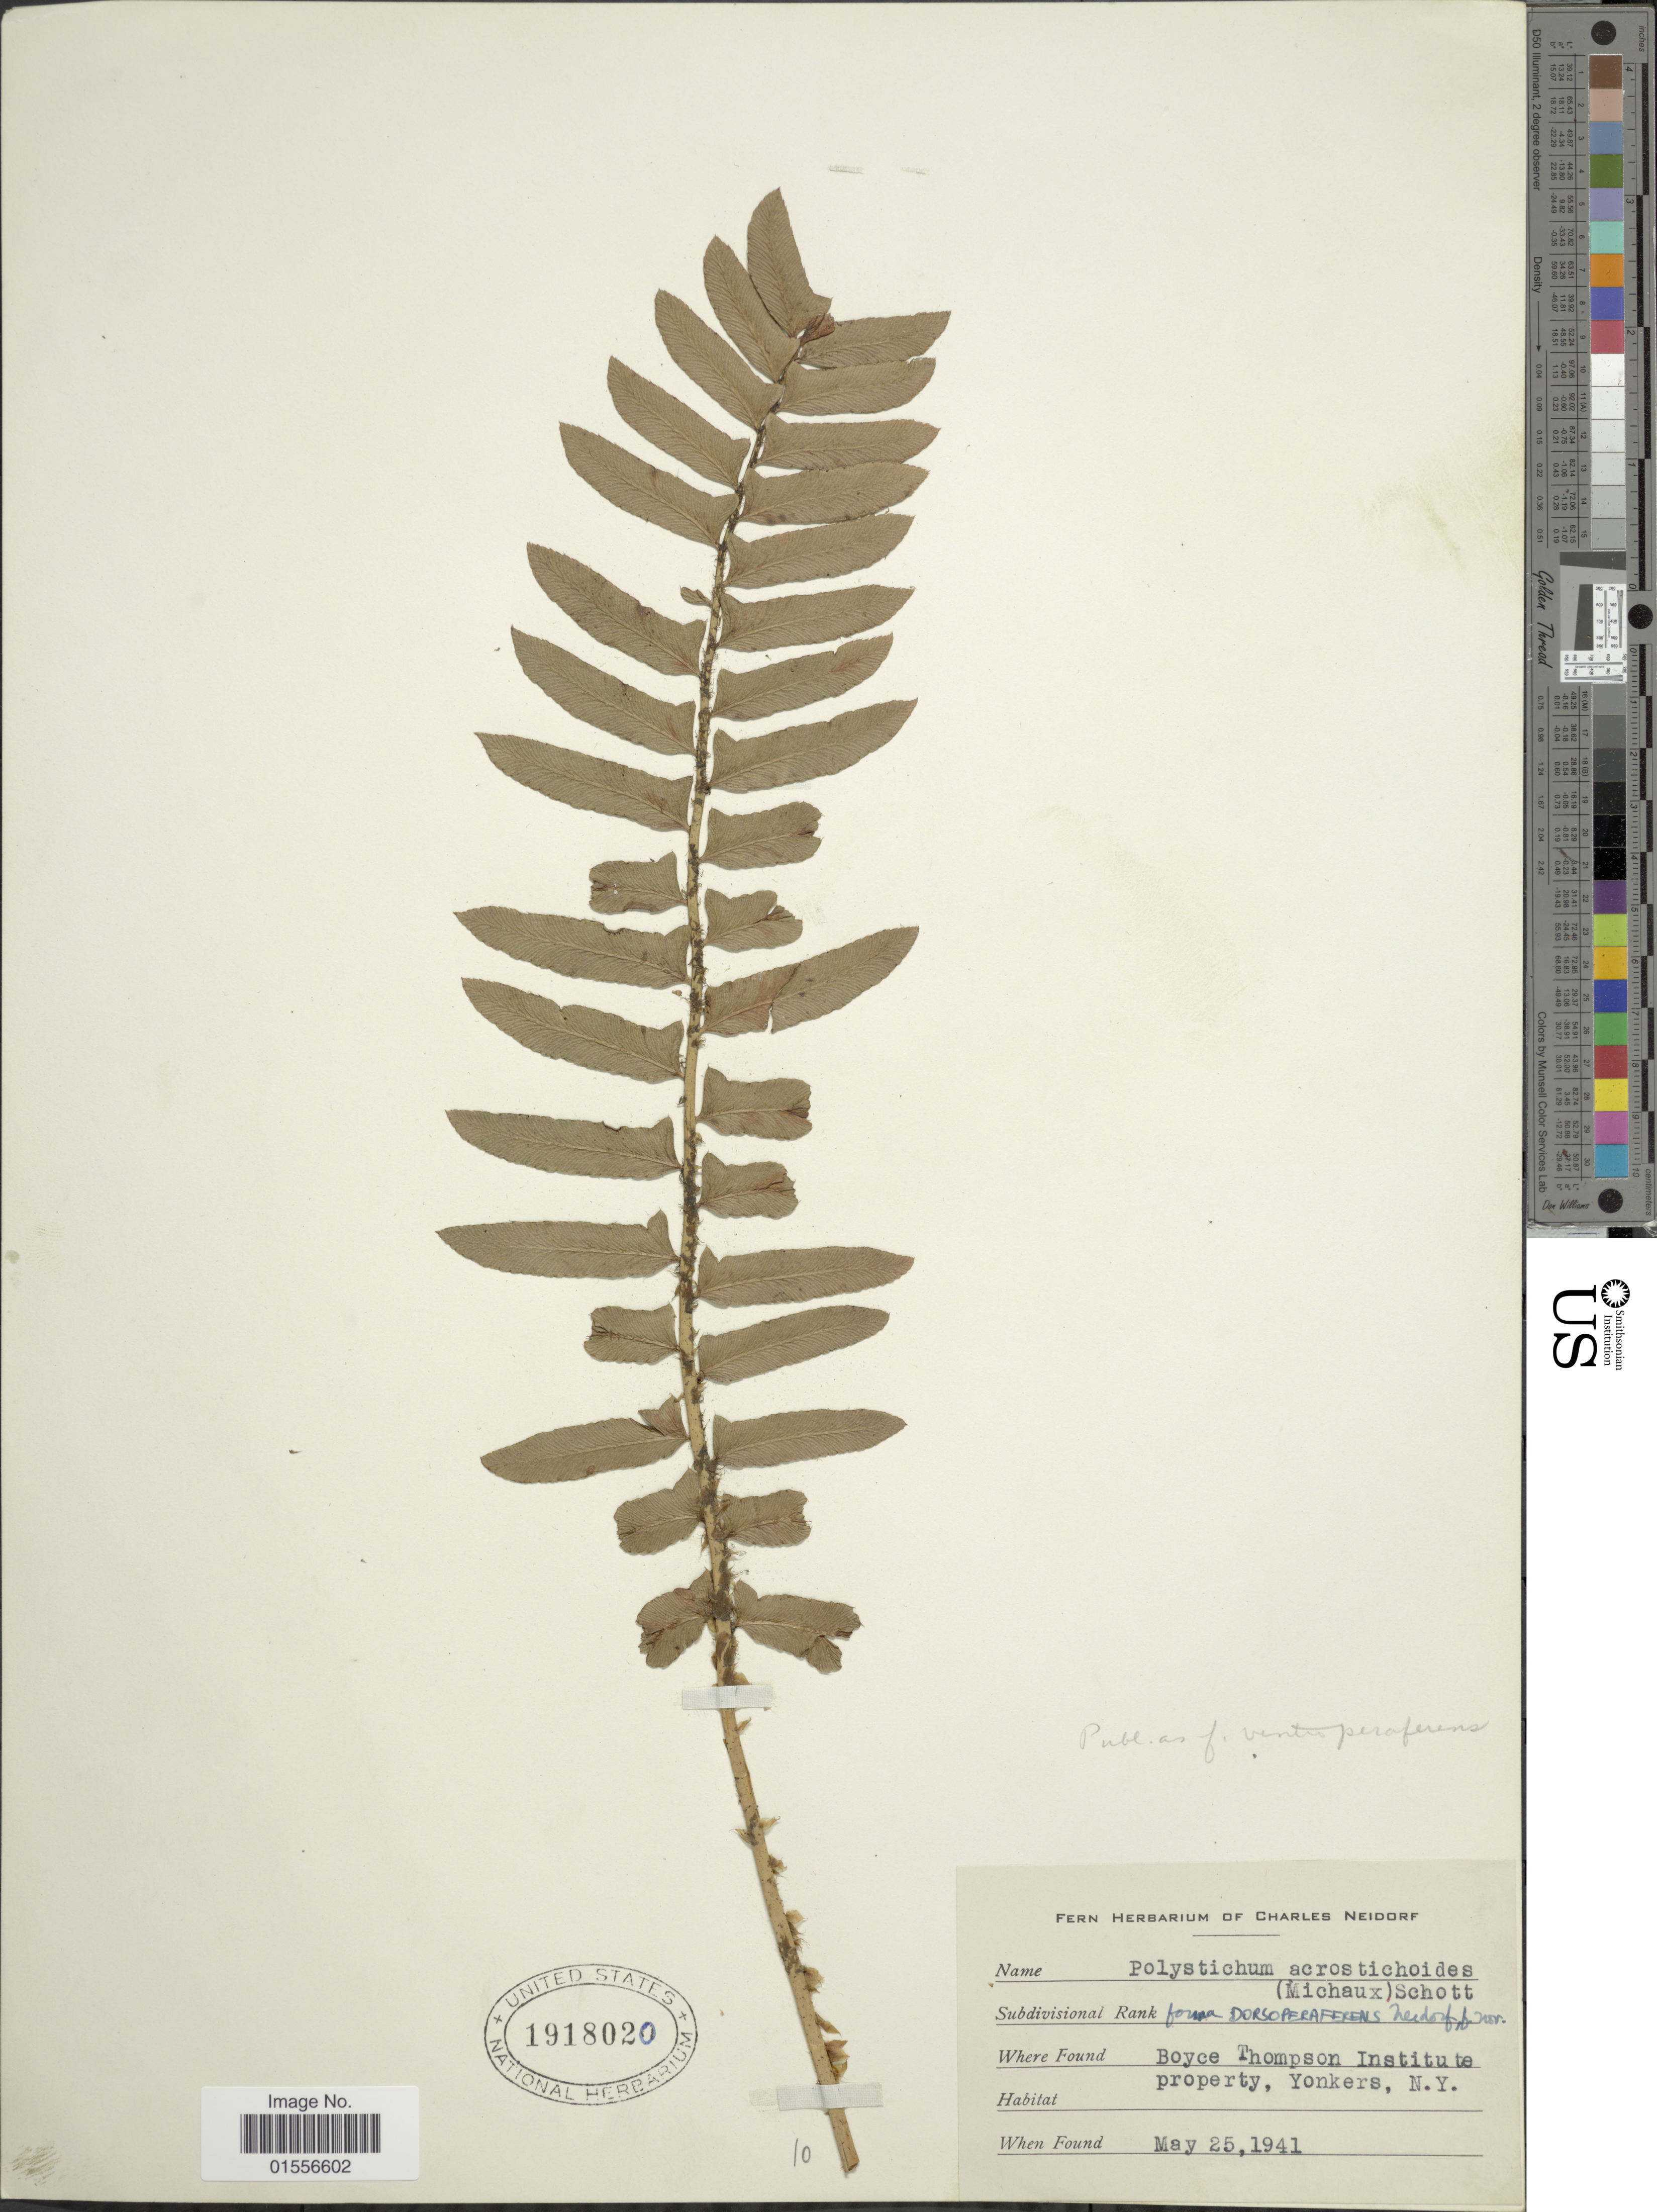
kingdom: Plantae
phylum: Tracheophyta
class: Polypodiopsida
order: Polypodiales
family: Dryopteridaceae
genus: Polystichum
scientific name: Polystichum acrostichoides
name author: (Michx.) Schott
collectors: ex herb. Charles Neidorf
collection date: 1941-05-25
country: United States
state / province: New York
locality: Boyce Thompson Institute property, Yonkers.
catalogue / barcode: US 1918020